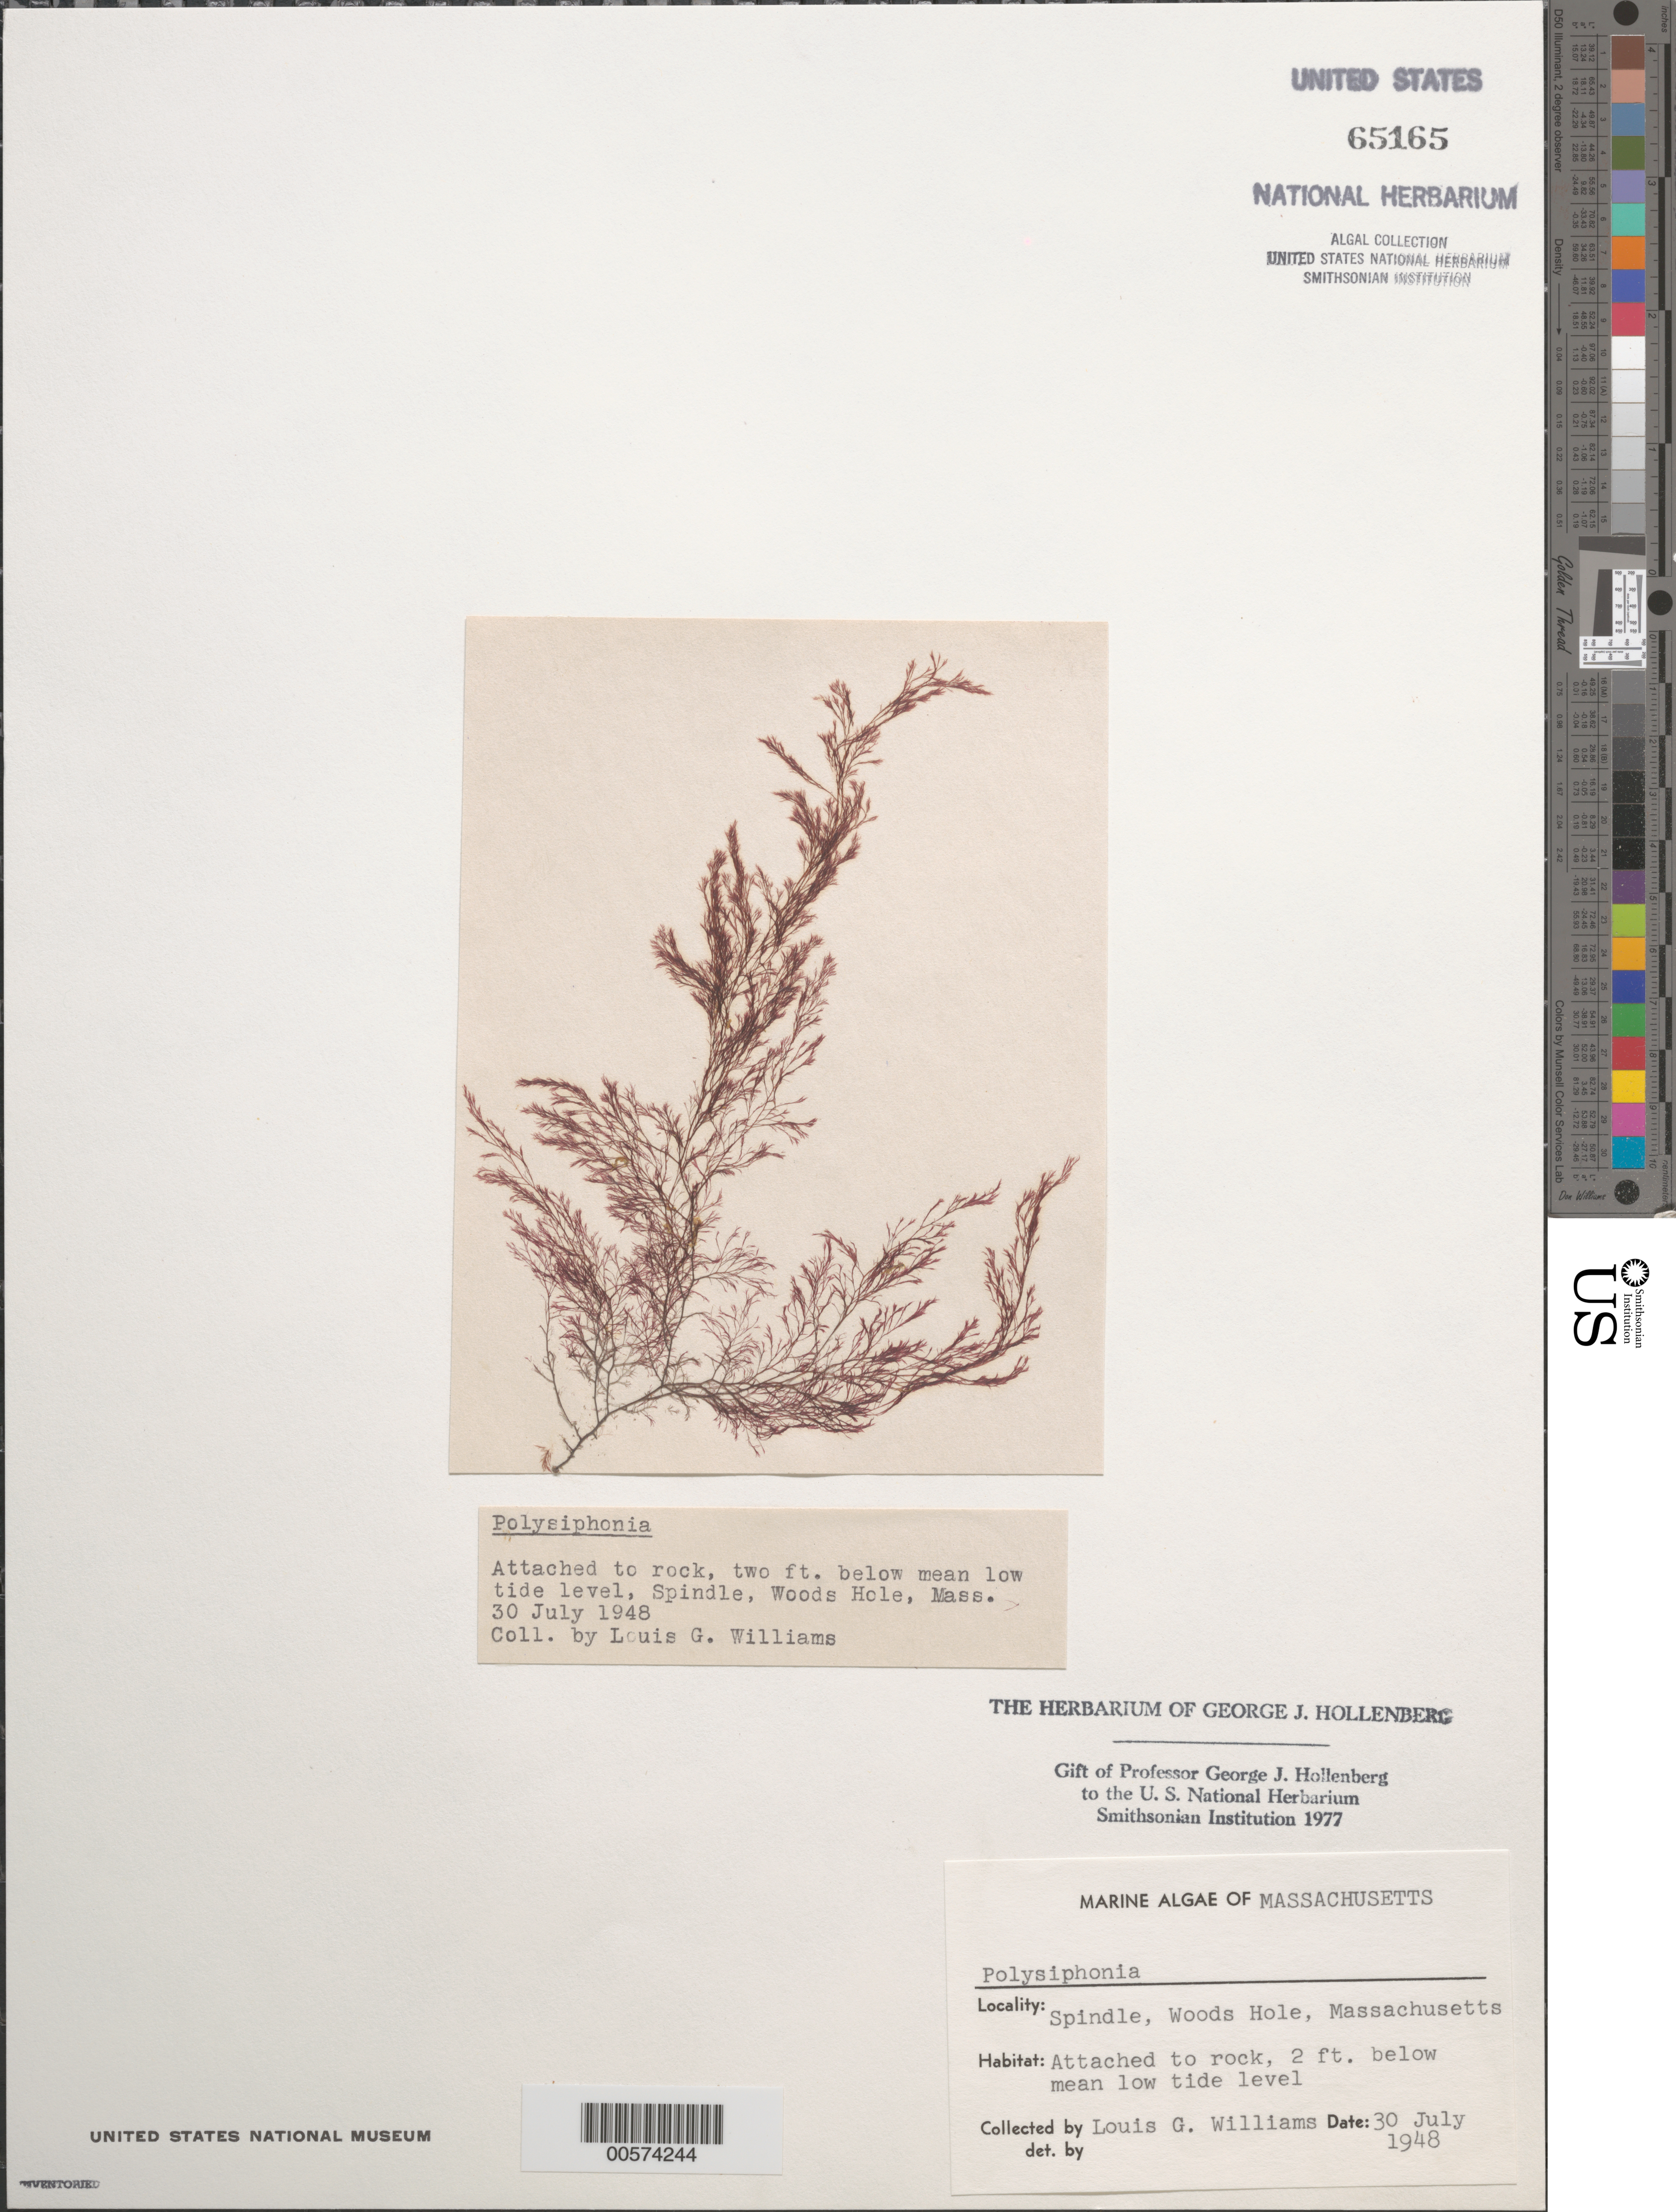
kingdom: Plantae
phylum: Rhodophyta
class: Florideophyceae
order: Ceramiales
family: Rhodomelaceae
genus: Polysiphonia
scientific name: Polysiphonia sp.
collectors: L. G. Williams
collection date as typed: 30 Jul 1948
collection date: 1948-07-30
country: United States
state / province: Massachusetts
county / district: Barnstable County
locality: Woods Hole, The Spindle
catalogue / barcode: US 65165